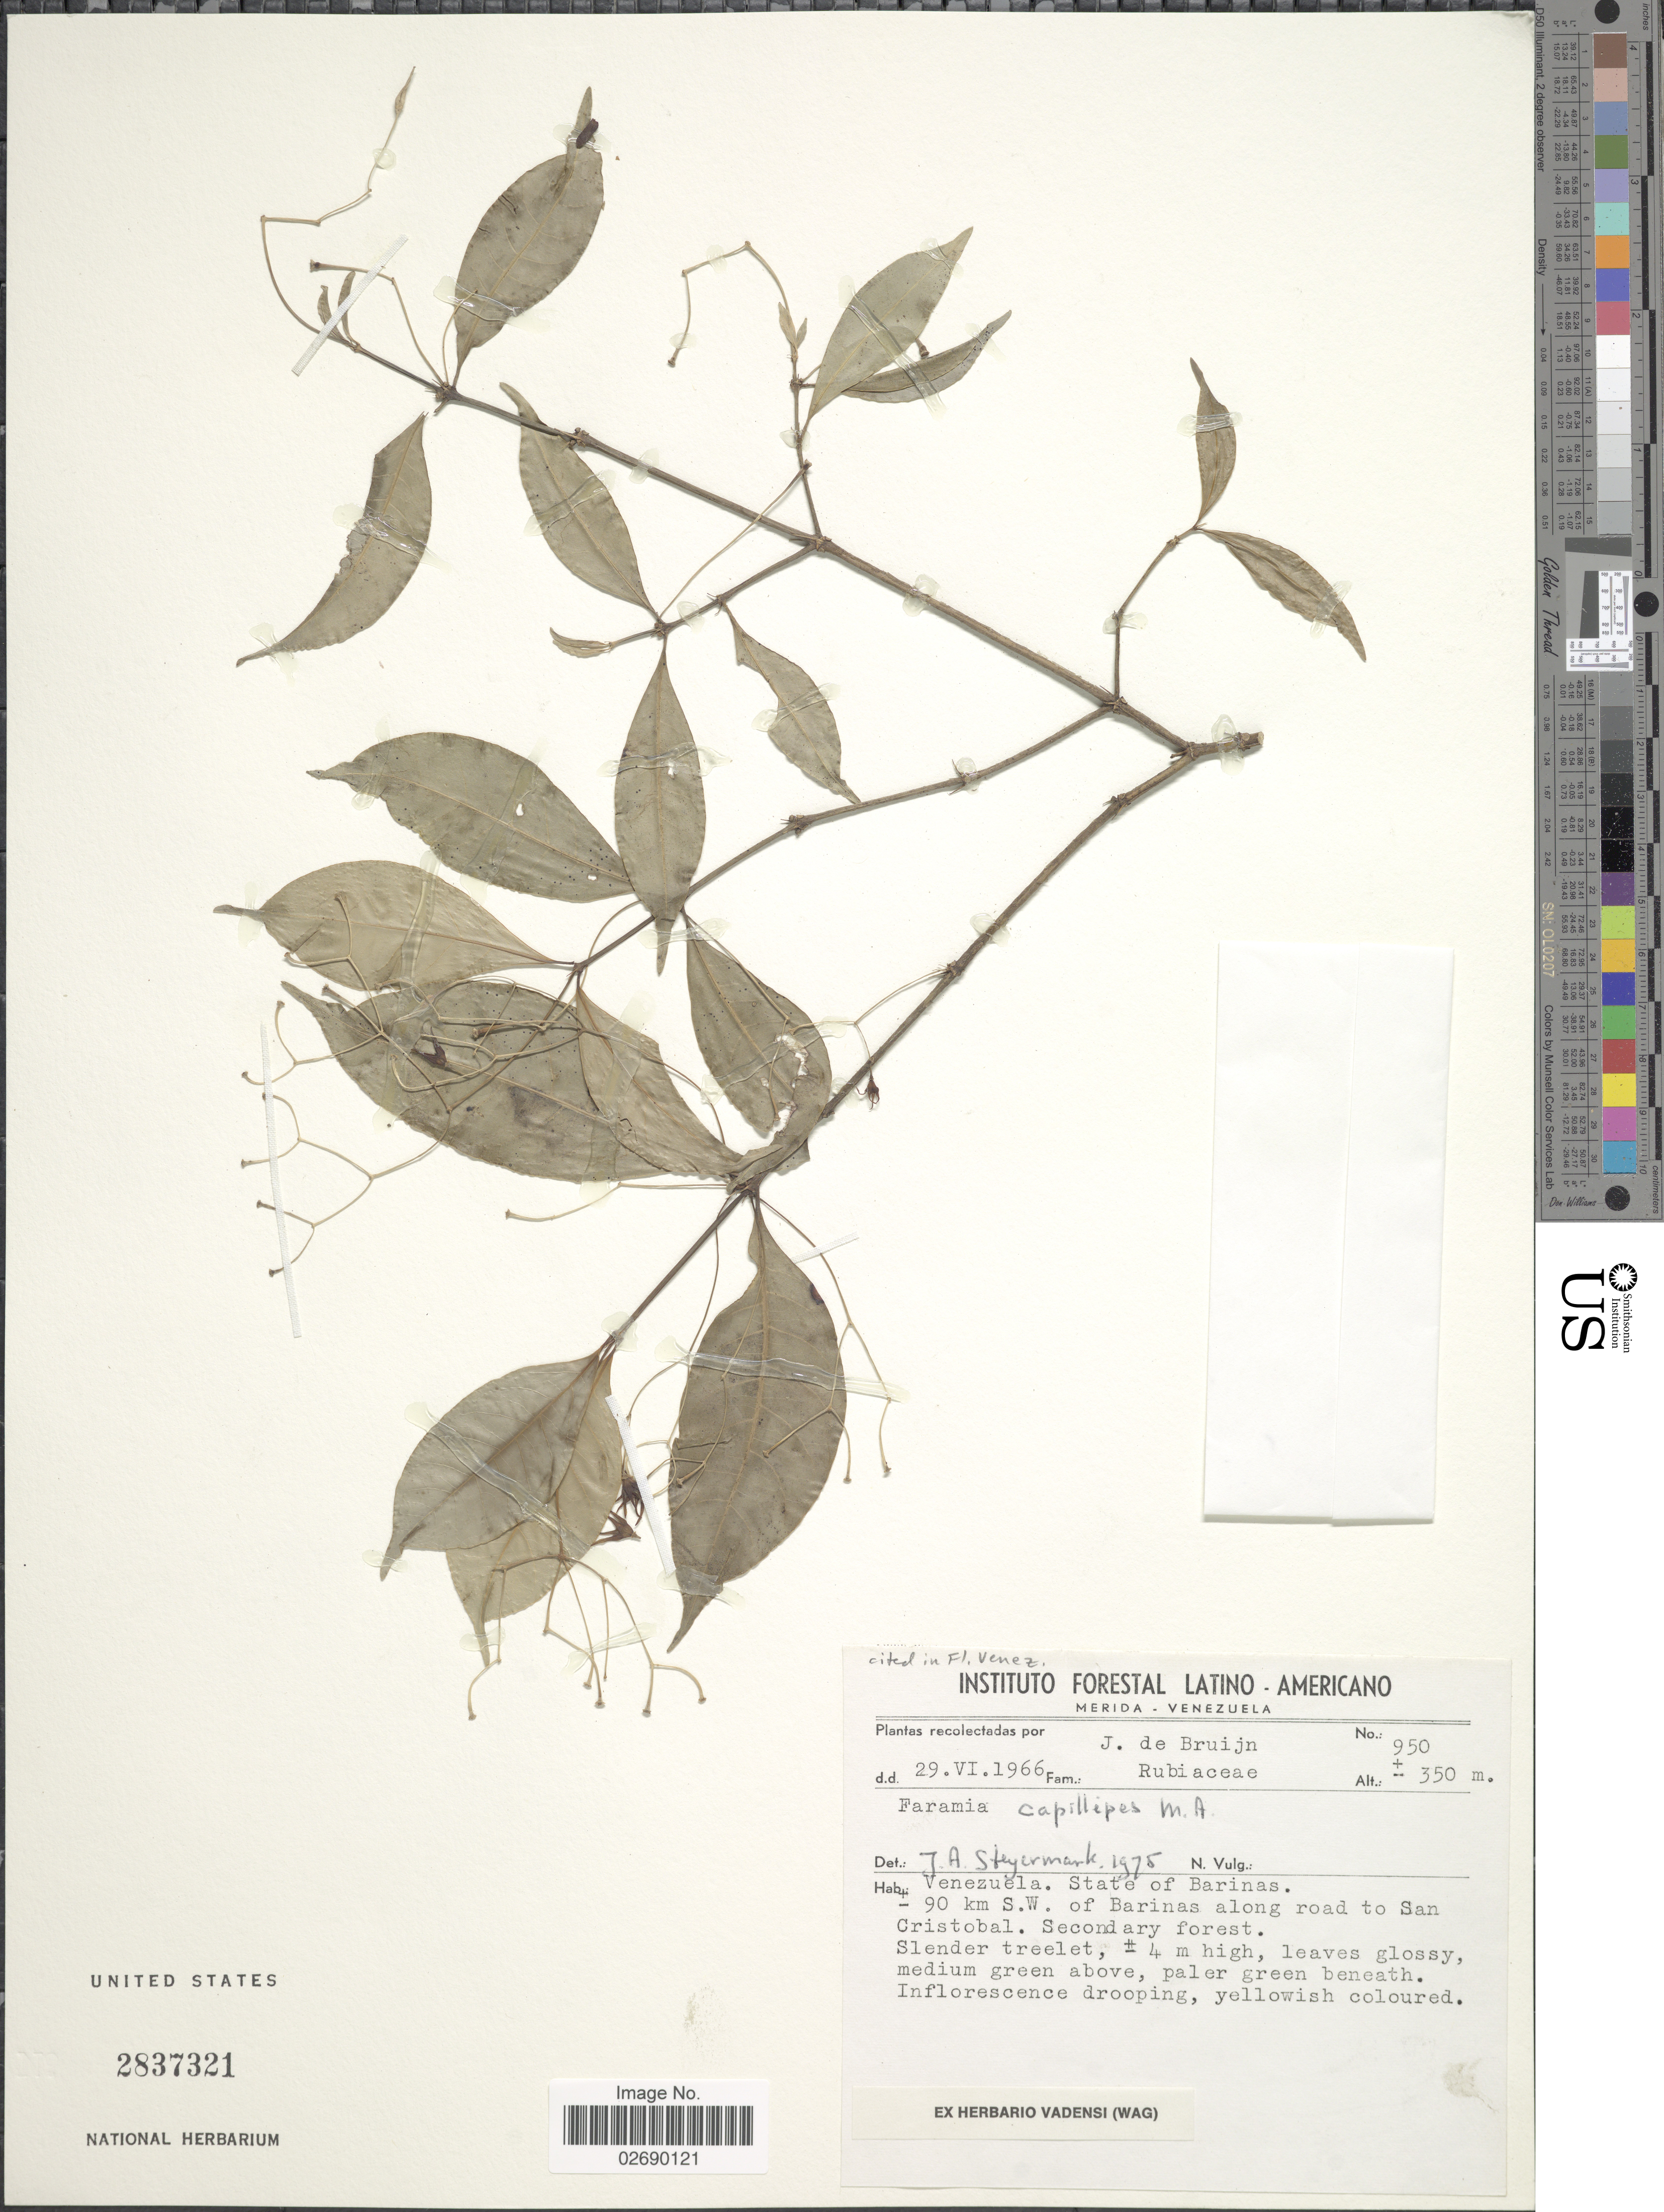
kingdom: Plantae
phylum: Tracheophyta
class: Magnoliopsida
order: Gentianales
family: Rubiaceae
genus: Faramea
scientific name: Faramea capillipes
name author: Müll. Arg.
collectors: J. Bruijn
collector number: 950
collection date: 1966-06-29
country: Venezuela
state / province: Barinas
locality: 90 km S.W. of Barinas along road to San Cristobal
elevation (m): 350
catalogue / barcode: US 2837321